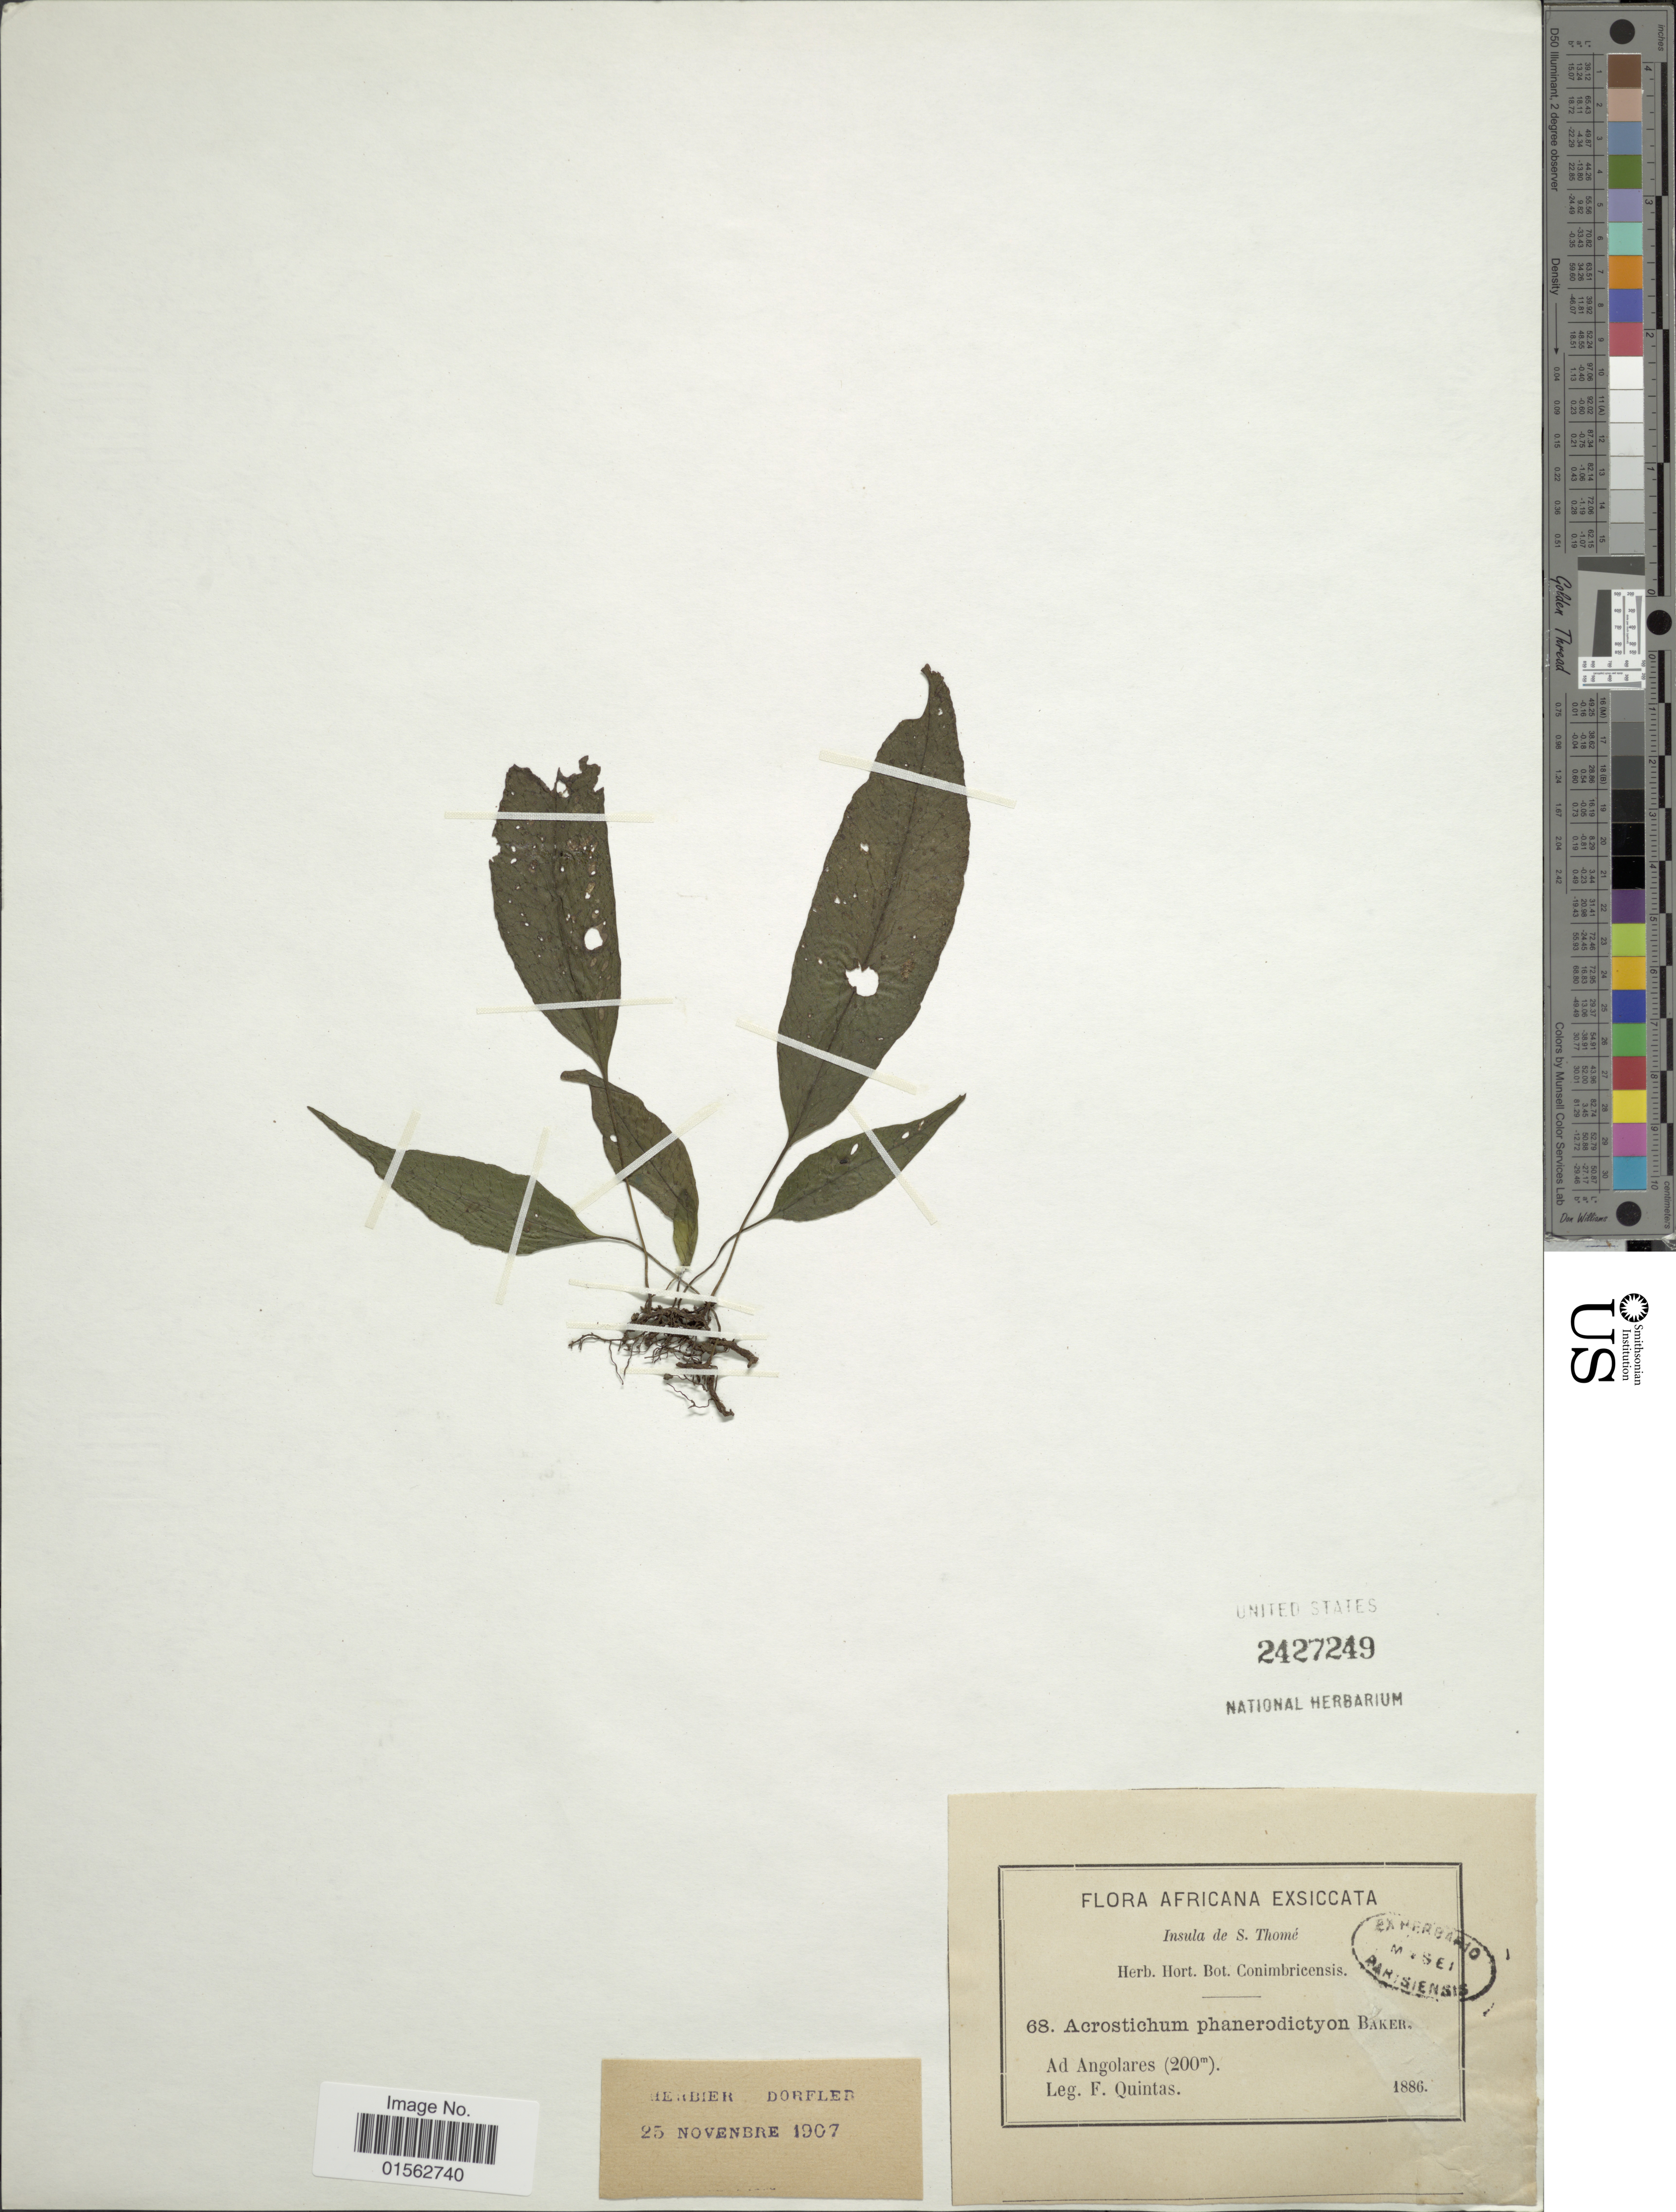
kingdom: Plantae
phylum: Tracheophyta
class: Polypodiopsida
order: Polypodiales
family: Dryopteridaceae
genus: Bolbitis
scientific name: Bolbitis fluviatilis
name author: (Hook.) Ching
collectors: F. Quintas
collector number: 68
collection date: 1886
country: Sao Tome and Principe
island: São Tomé Island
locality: Insula de S. Thomé, Ad Angolares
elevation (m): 200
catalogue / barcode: US 2427249